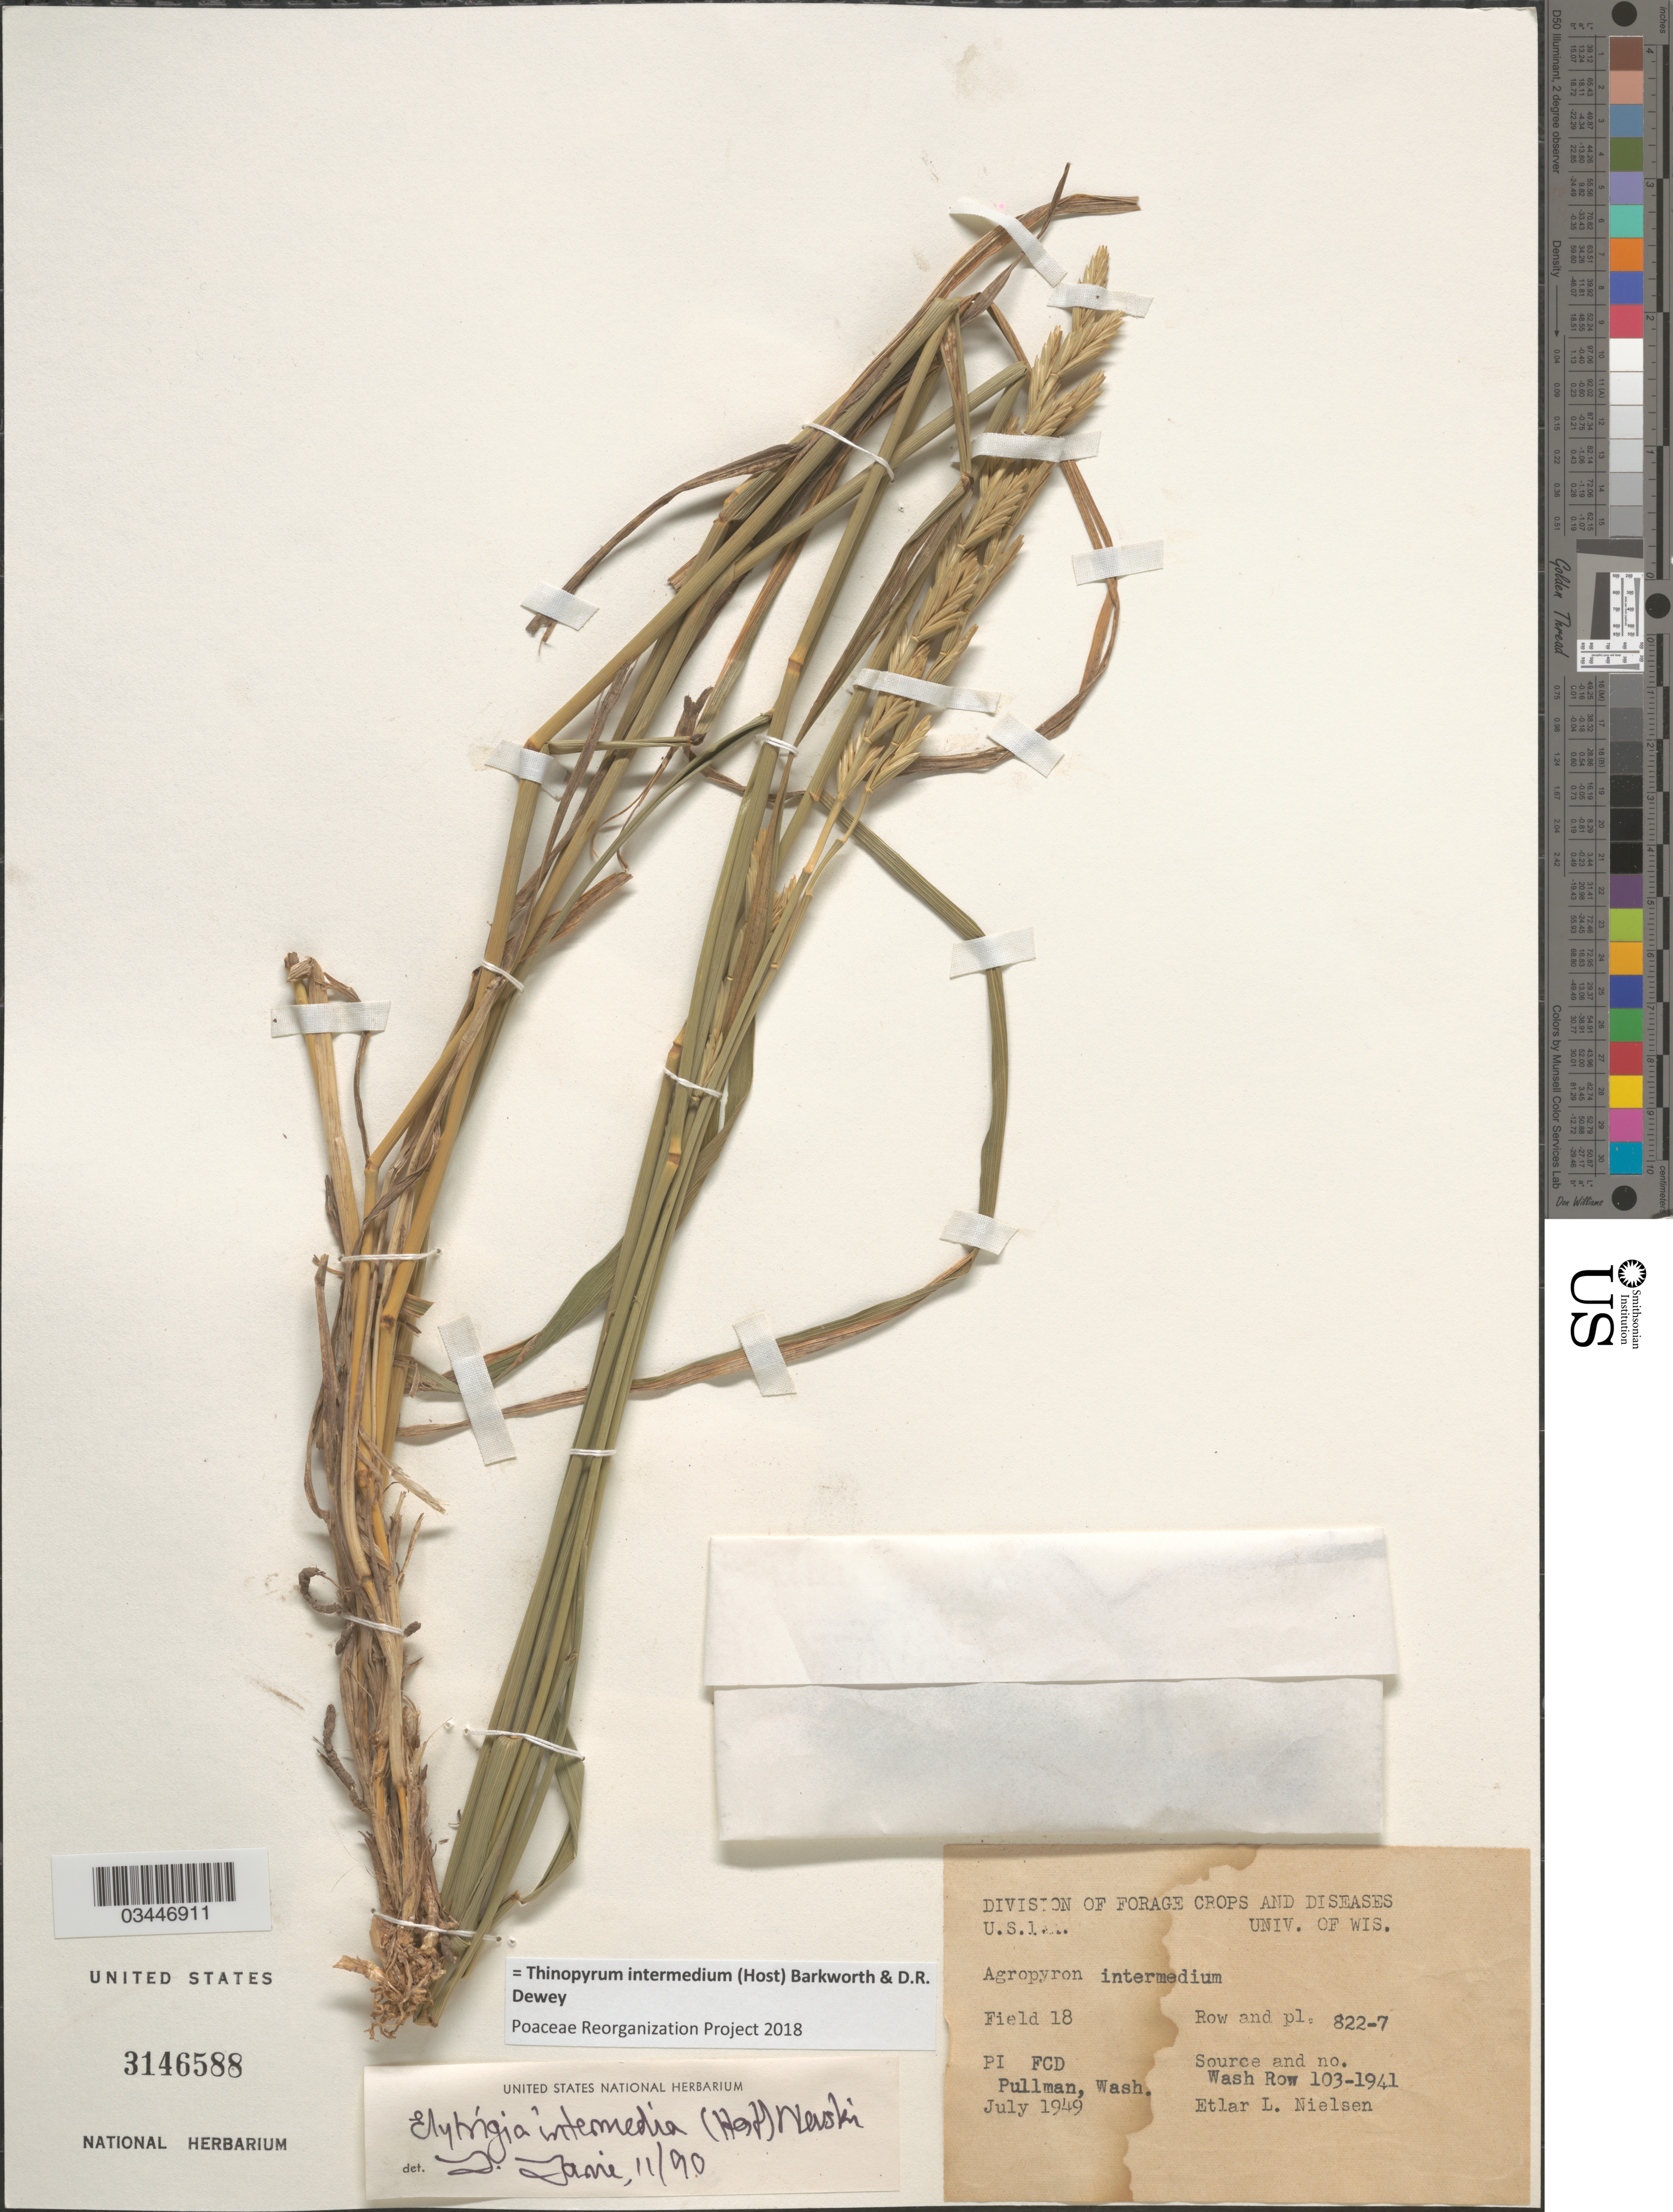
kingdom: Plantae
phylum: Tracheophyta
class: Liliopsida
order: Poales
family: Poaceae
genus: Thinopyrum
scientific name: Thinopyrum intermedium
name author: (Host) Barkworth & Dewey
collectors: E. L. Nielsen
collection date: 1949-07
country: United States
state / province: Washington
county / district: Whitman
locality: Field 18 Row and pl. 822-7. FCD Pullman.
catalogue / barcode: US 3146588